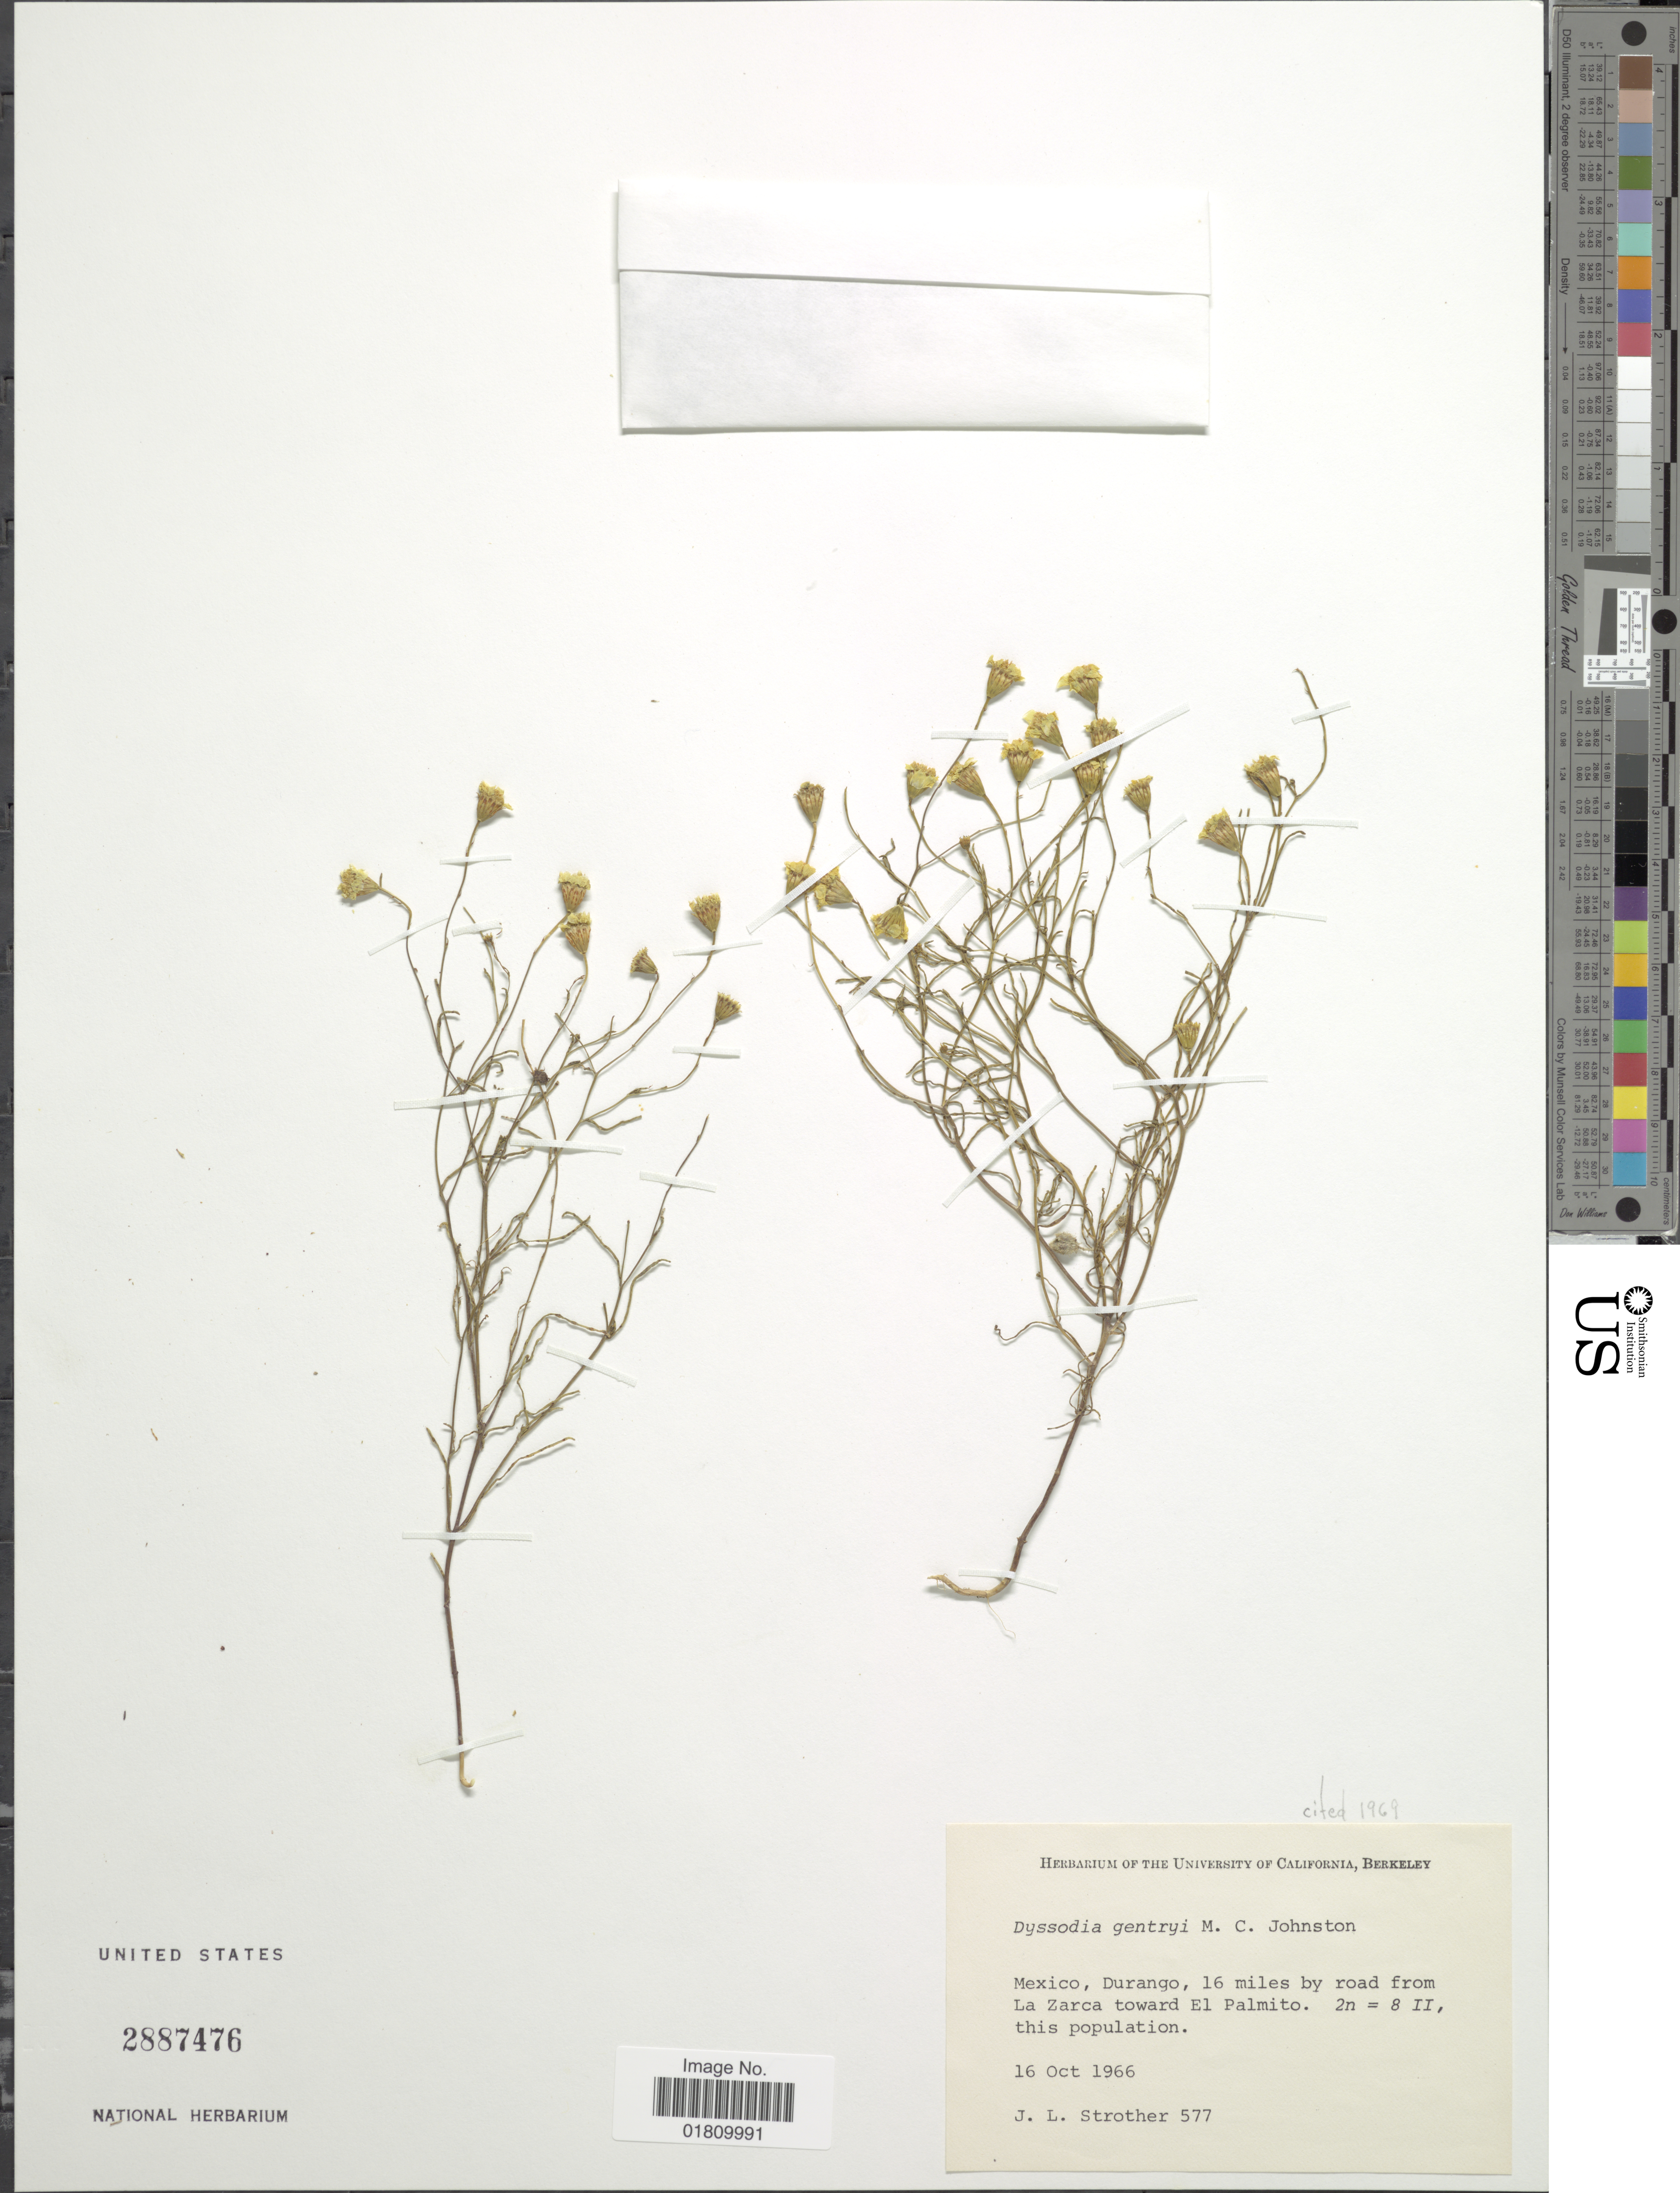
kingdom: Plantae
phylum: Tracheophyta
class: Magnoliopsida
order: Asterales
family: Asteraceae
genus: Thymophylla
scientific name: Thymophylla gentryi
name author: (M.C. Johnst.) Strother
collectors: J. L. Strother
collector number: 577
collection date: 1966-10-16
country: Mexico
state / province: Durango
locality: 16 miles by road from La Zarca toward El Palmito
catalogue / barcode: US 2887476